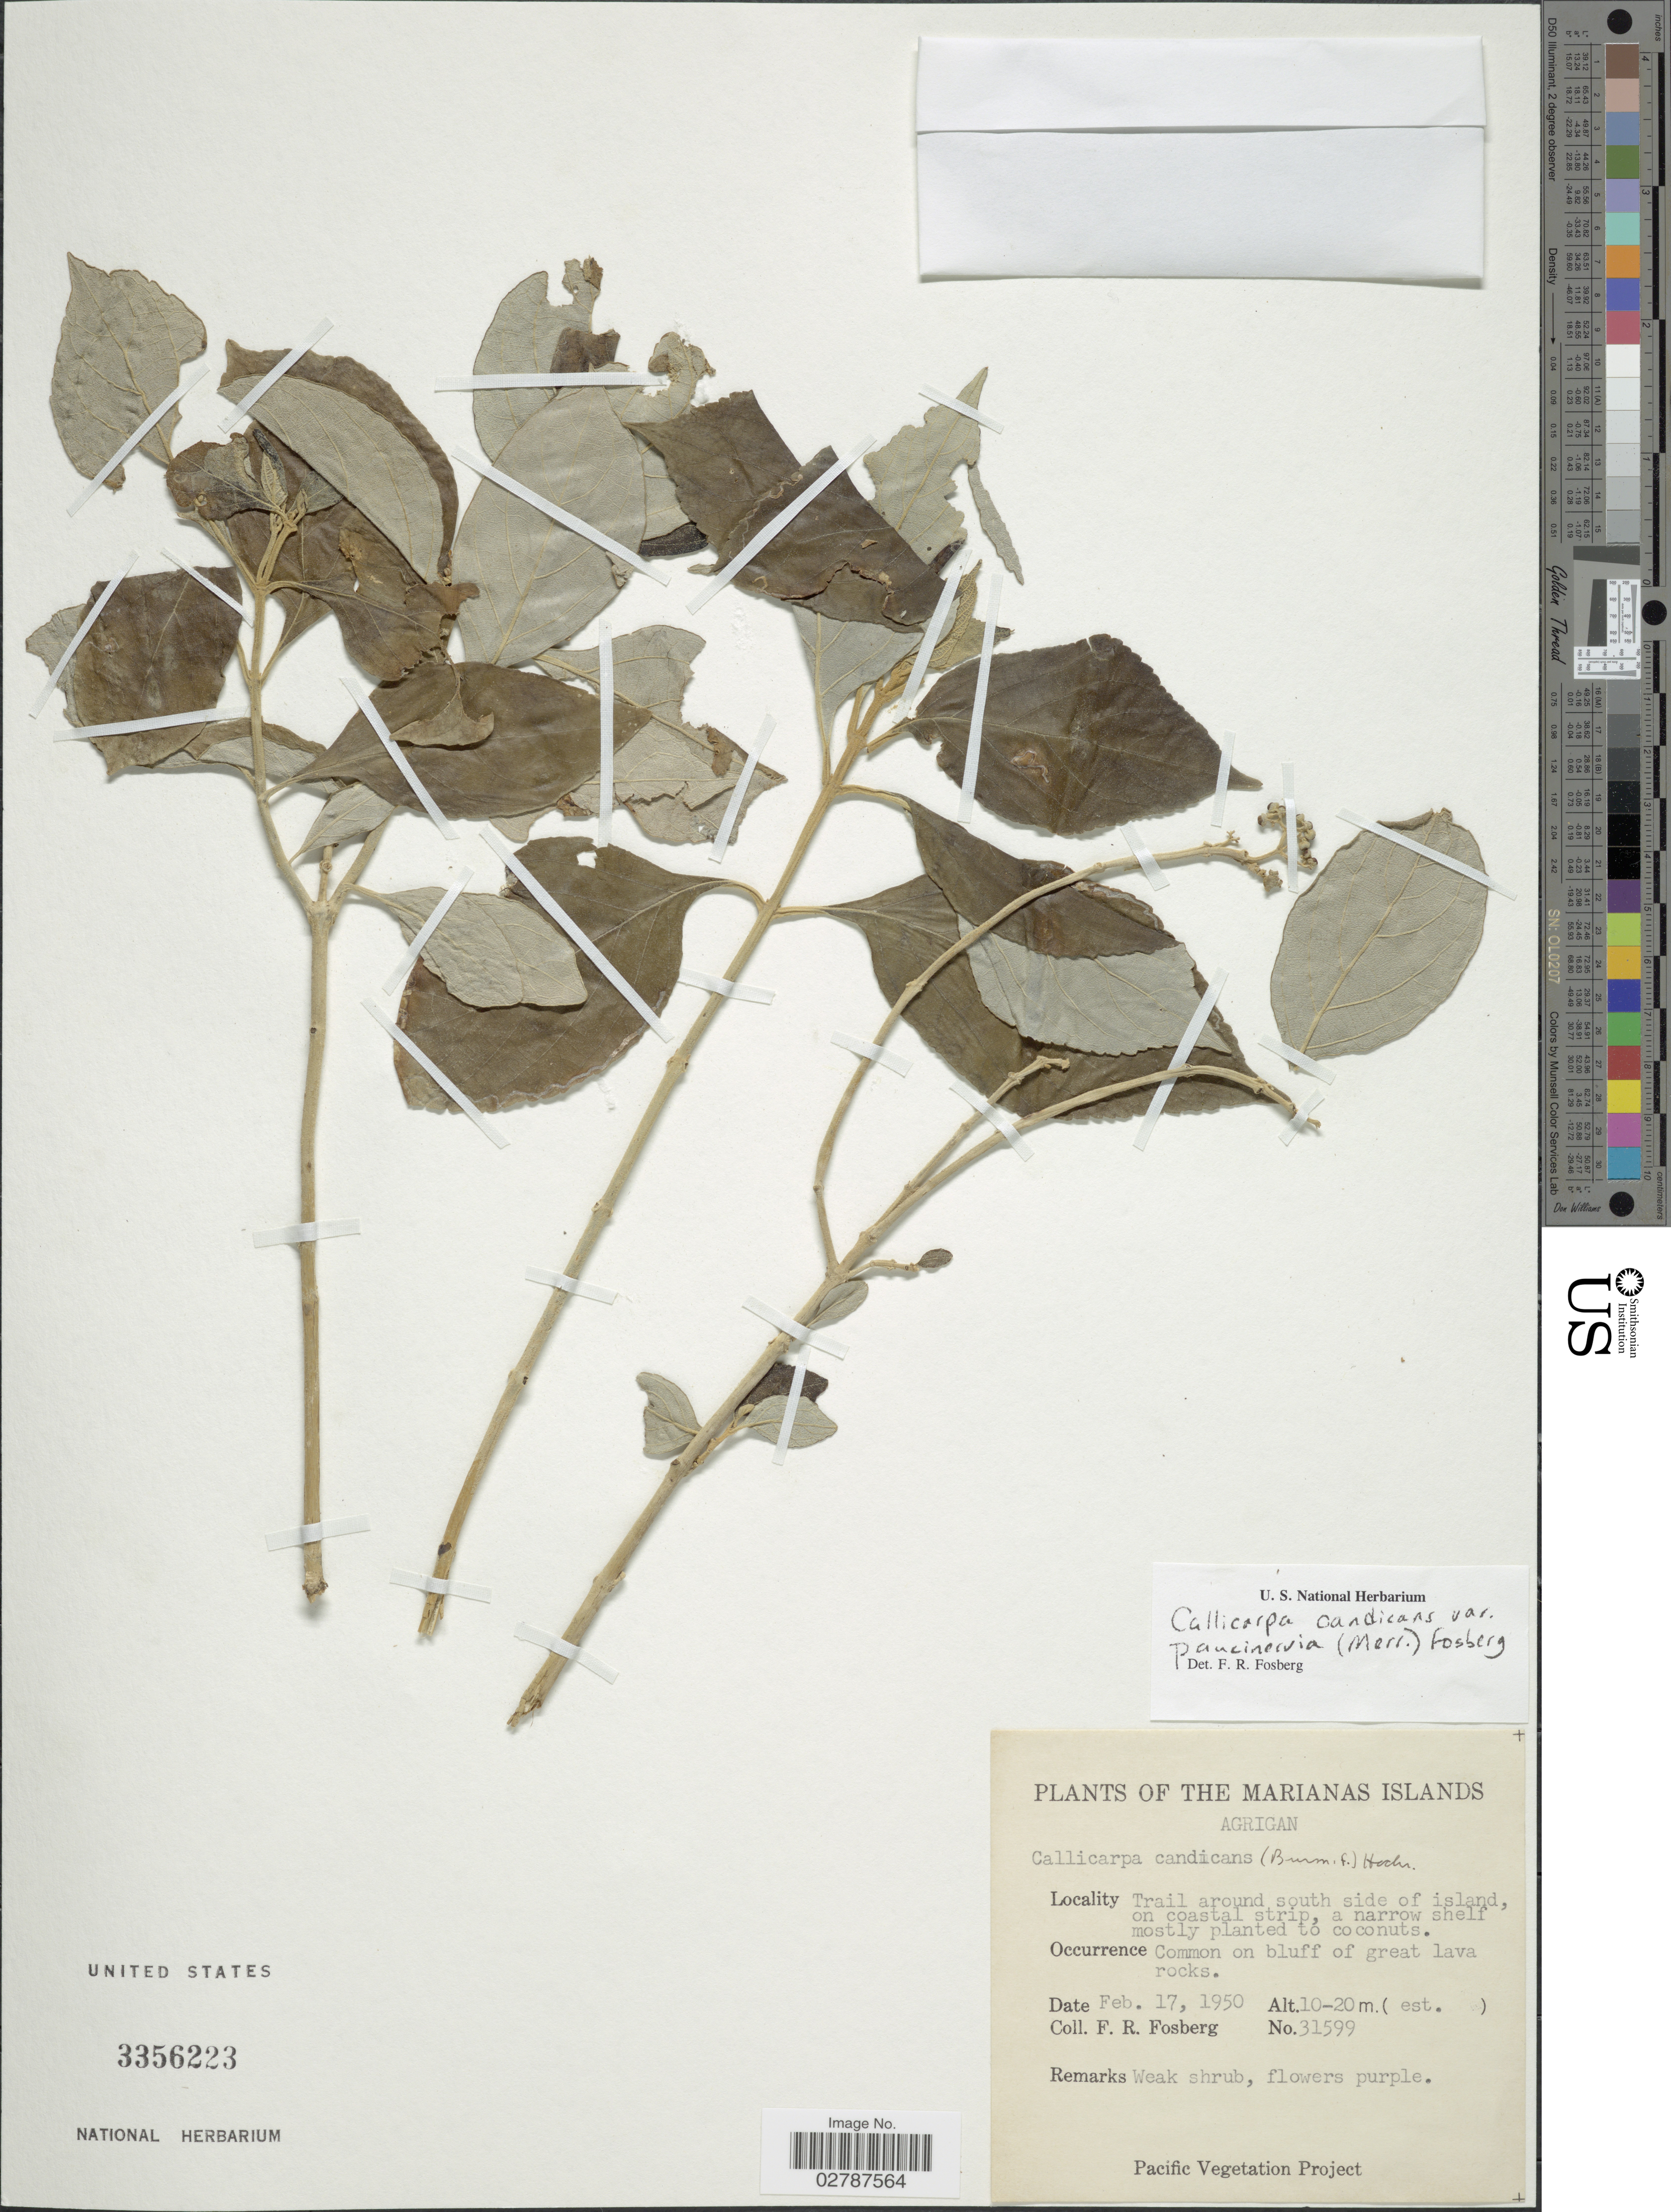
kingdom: Plantae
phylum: Tracheophyta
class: Magnoliopsida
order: Lamiales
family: Lamiaceae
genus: Callicarpa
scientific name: Callicarpa candicans var. paucinervia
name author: (Merr.) Fosberg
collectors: F. R. Fosberg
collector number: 31599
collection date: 1950-02-17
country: Northern Mariana Islands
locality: The Marianas Islands. Agrigan. Trail around south side of island, on coastal strip, a narrow shelf mostly planted to coconuts.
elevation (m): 10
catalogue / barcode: US 3356223